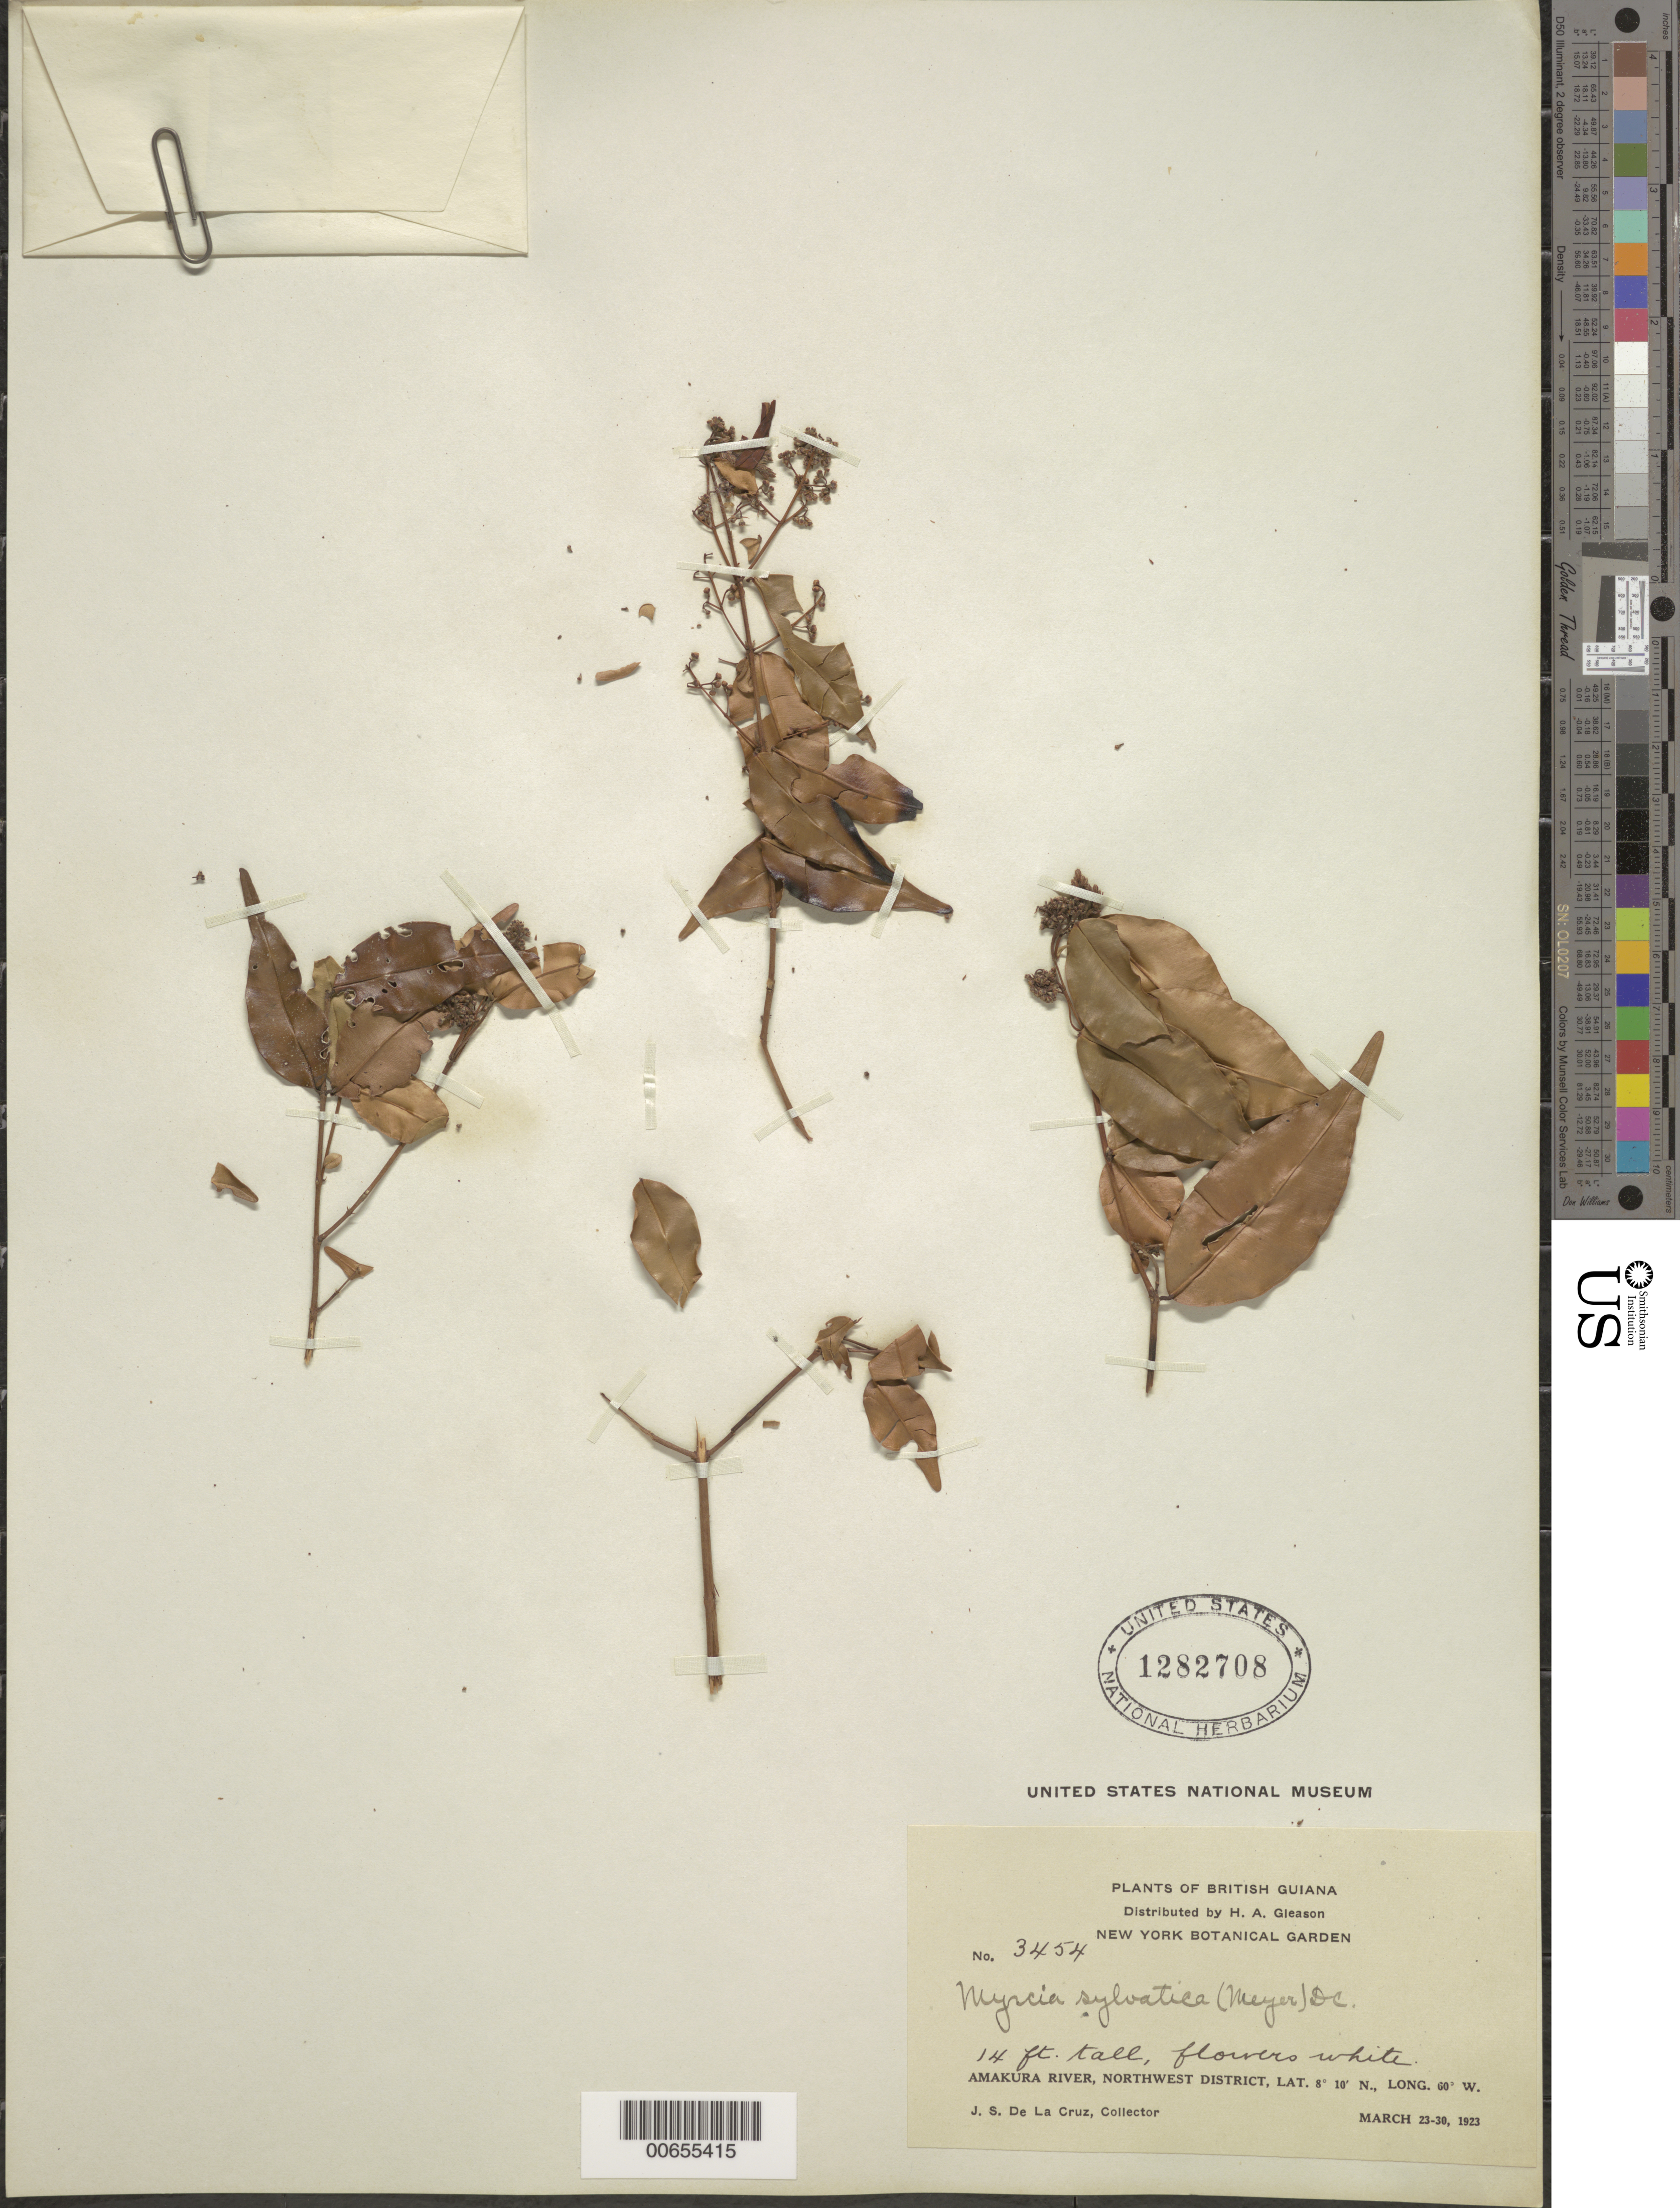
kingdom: Plantae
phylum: Tracheophyta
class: Magnoliopsida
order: Myrtales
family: Myrtaceae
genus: Myrcia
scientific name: Myrcia sylvatica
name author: (G. Mey.) DC.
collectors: J. S. de la Cruz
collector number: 3454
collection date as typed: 23-Mar-23 to 30-Mar-23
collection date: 1923-03-23/1923-03-30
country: Guyana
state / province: Barima-Waini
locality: Amakura R., NW District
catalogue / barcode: US 1282708